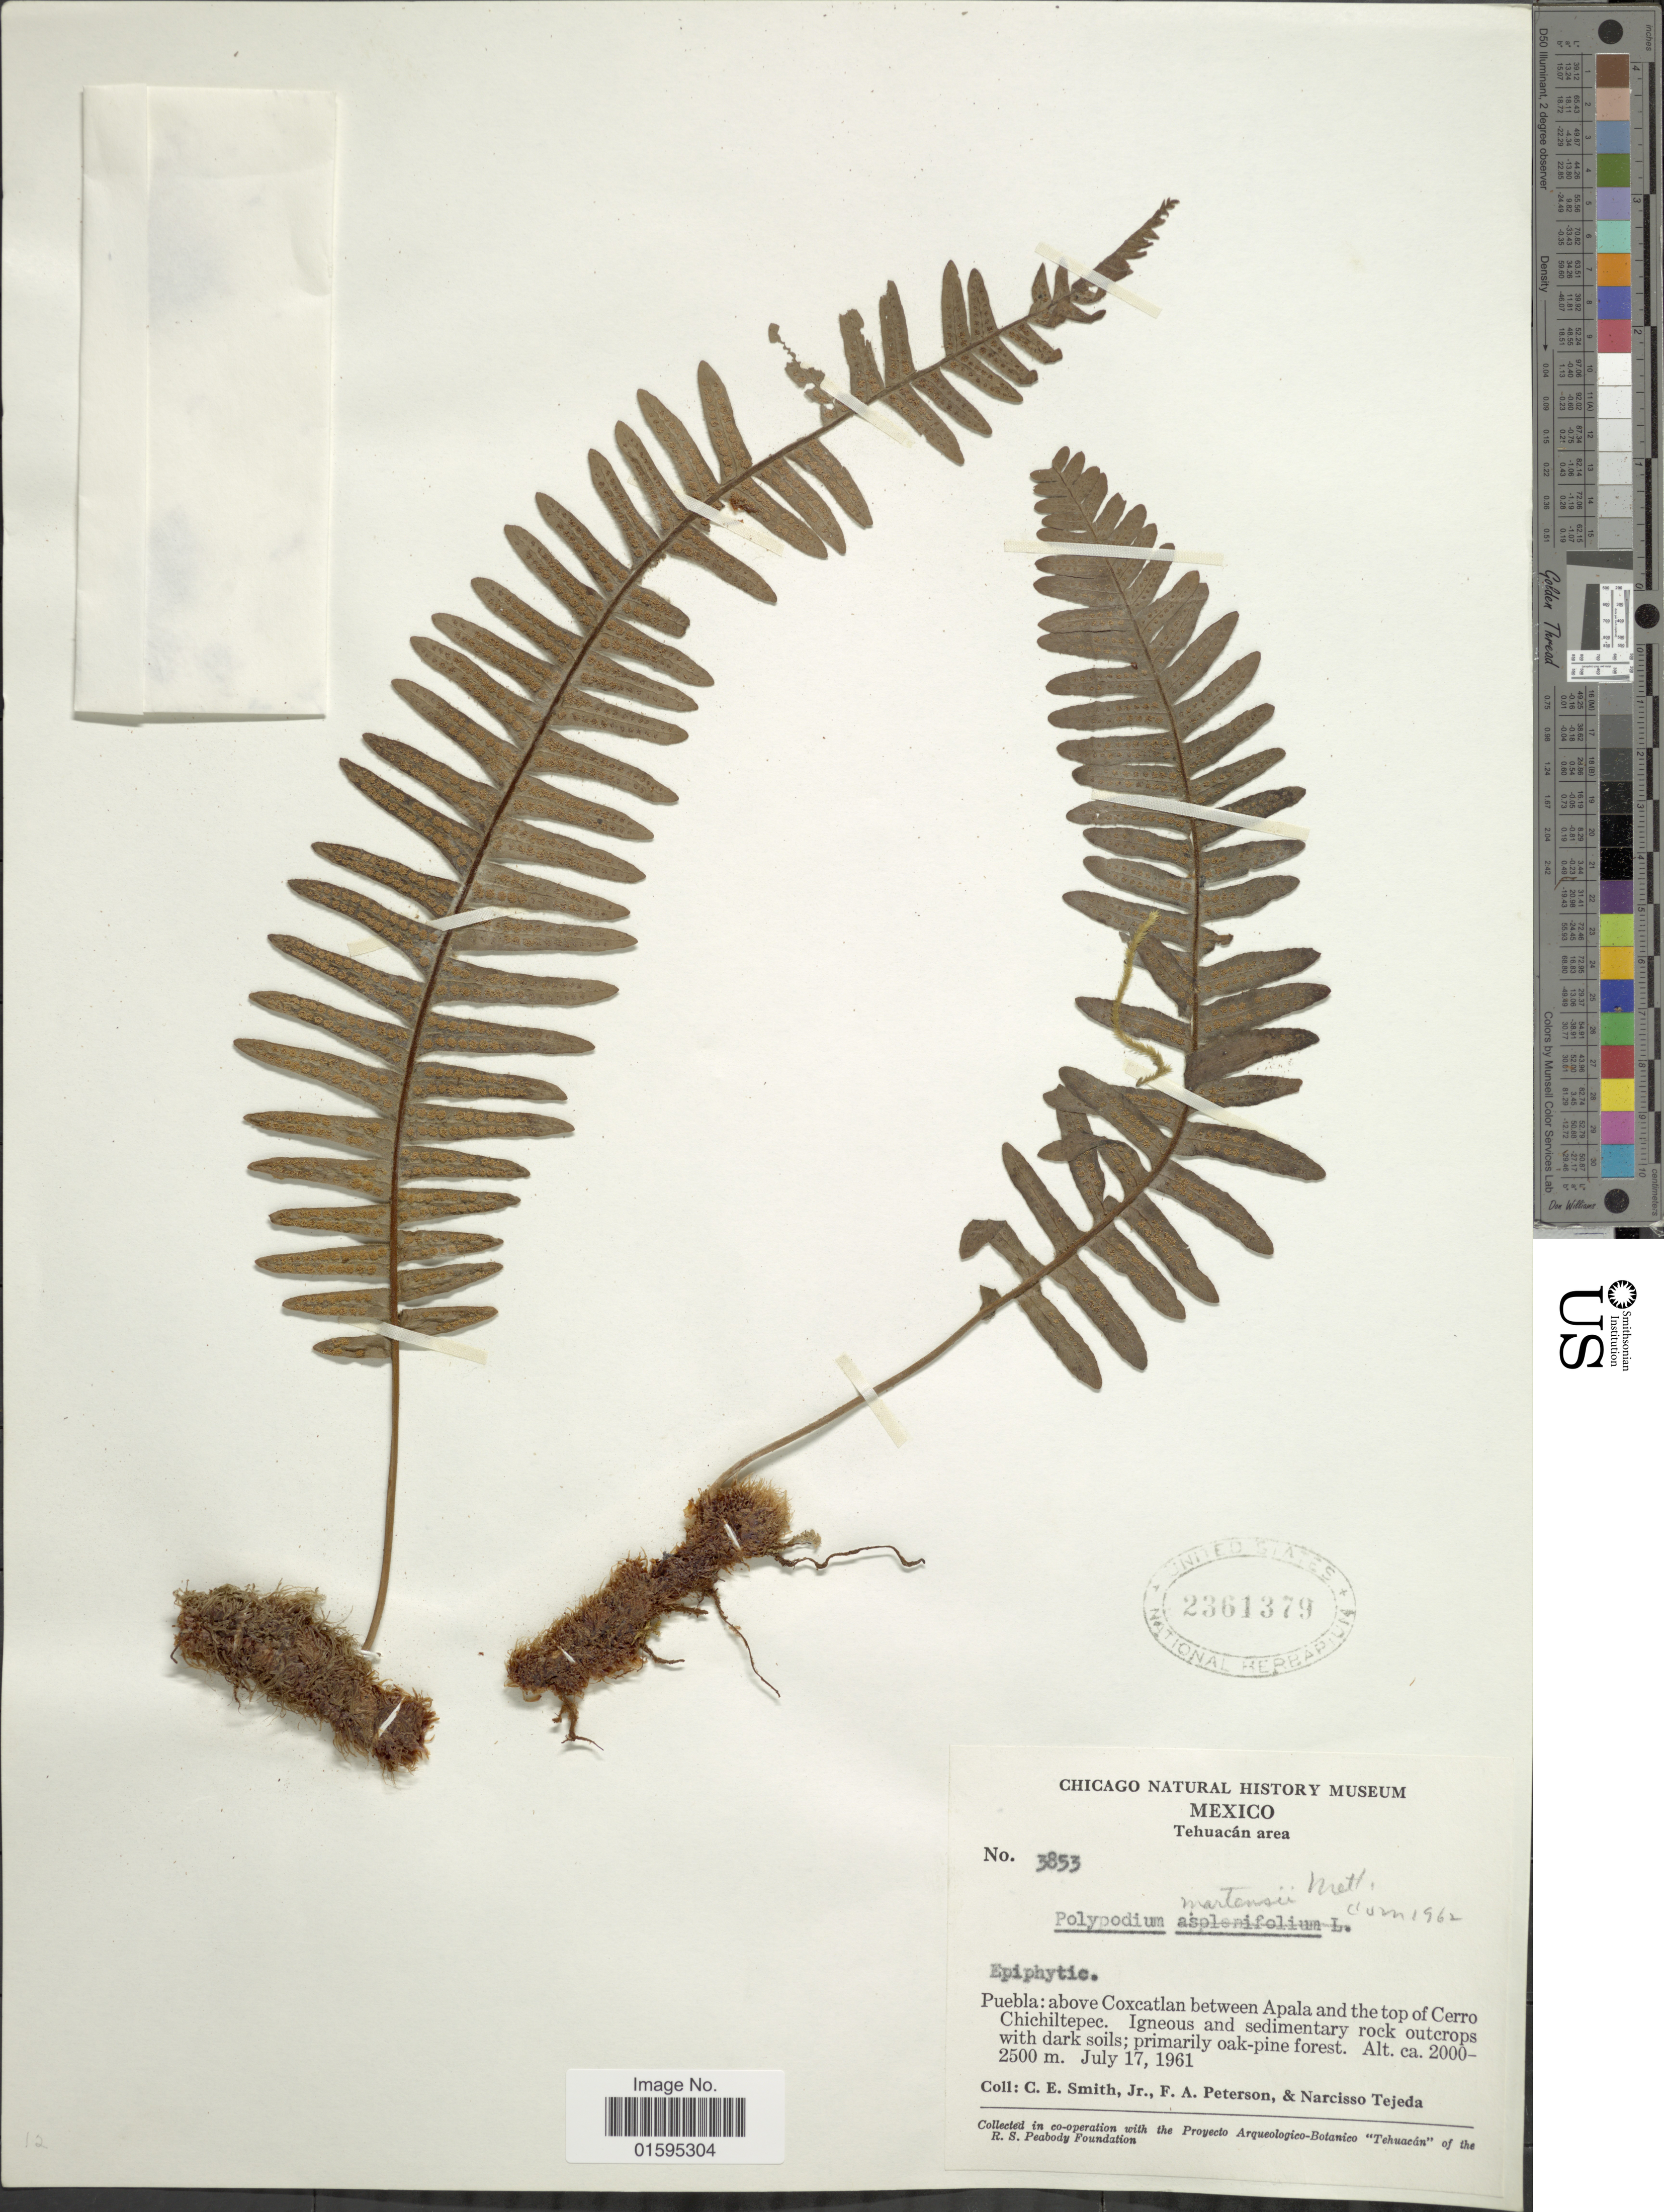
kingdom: Plantae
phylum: Tracheophyta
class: Polypodiopsida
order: Polypodiales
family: Polypodiaceae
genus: Polypodium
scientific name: Polypodium martensii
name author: Mett.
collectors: C. E. Smith Jr., F. A. Peterson & N. Tejeda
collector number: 3853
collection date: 1961-07-17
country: Mexico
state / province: Puebla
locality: Tehuacán area, above Coxcatlan between Apala and the top of Cerro Chichiltepec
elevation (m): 2000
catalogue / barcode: US 2361379